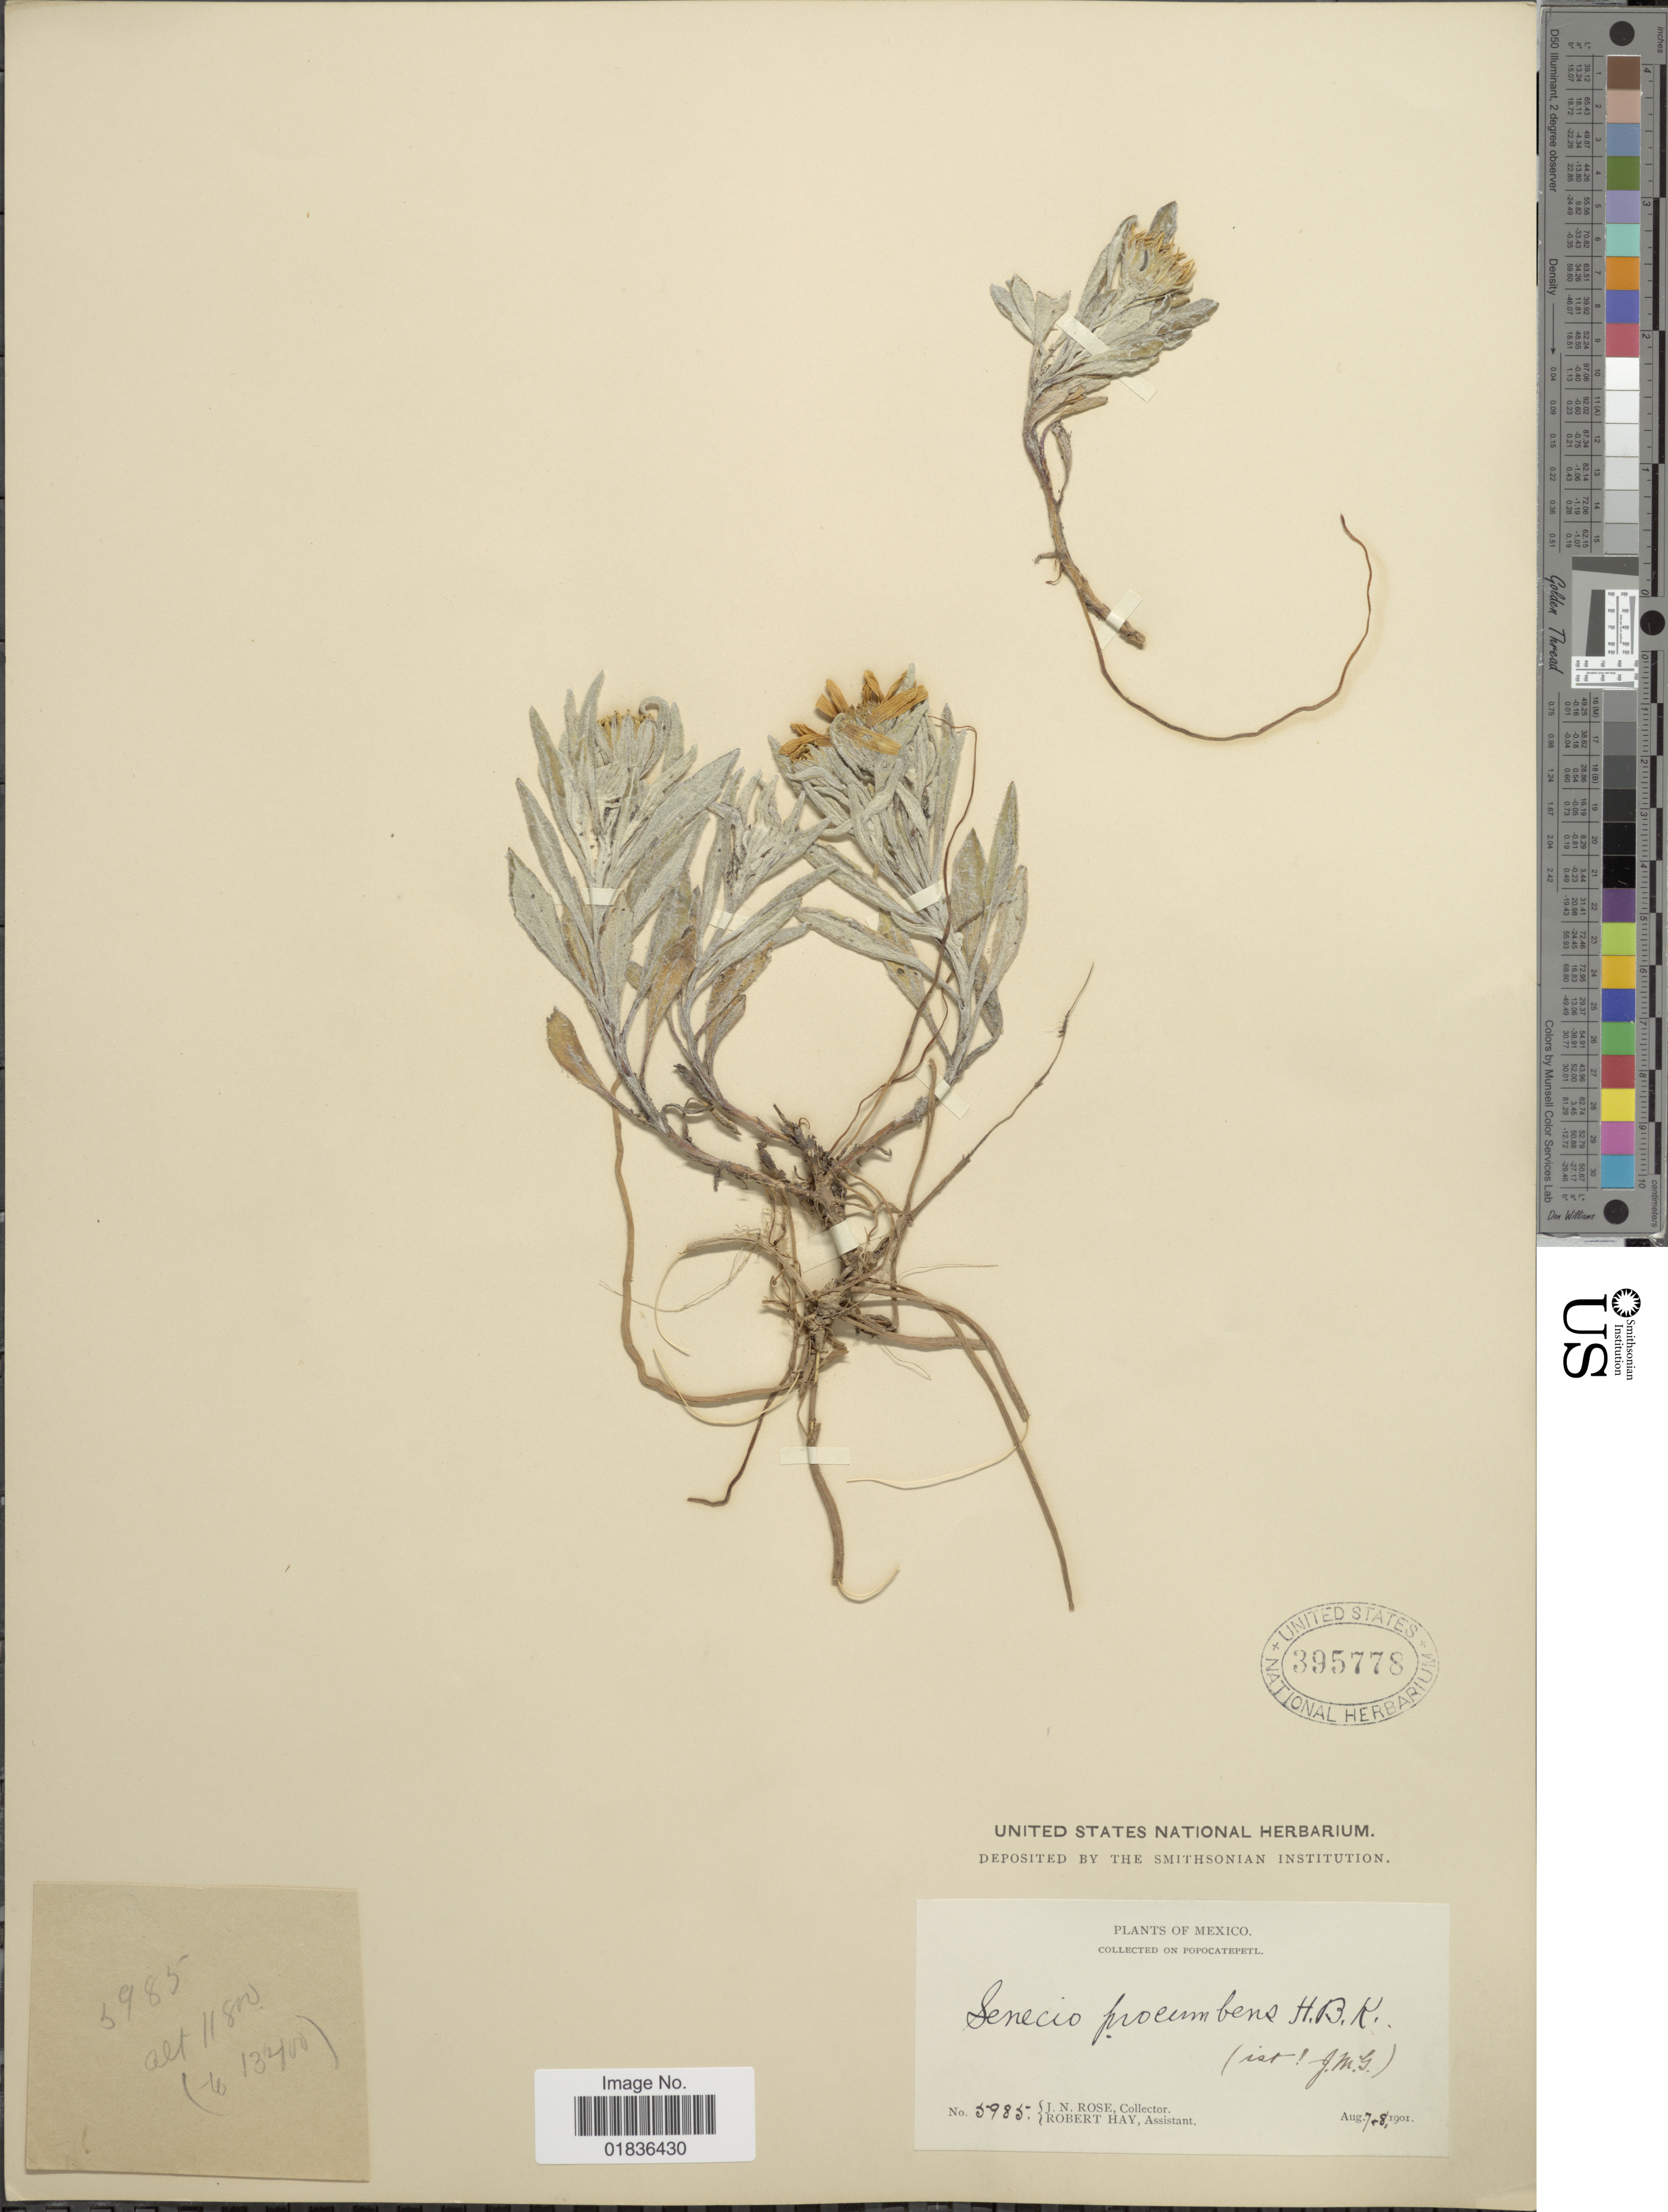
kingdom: Plantae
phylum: Tracheophyta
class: Magnoliopsida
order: Asterales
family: Asteraceae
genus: Senecio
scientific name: Senecio procumbens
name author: Kunth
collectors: J. N. Rose & R. Hay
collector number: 5985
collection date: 1901-08-07/1901-08-08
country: Mexico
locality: On Popocatepetl.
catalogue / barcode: US 395778